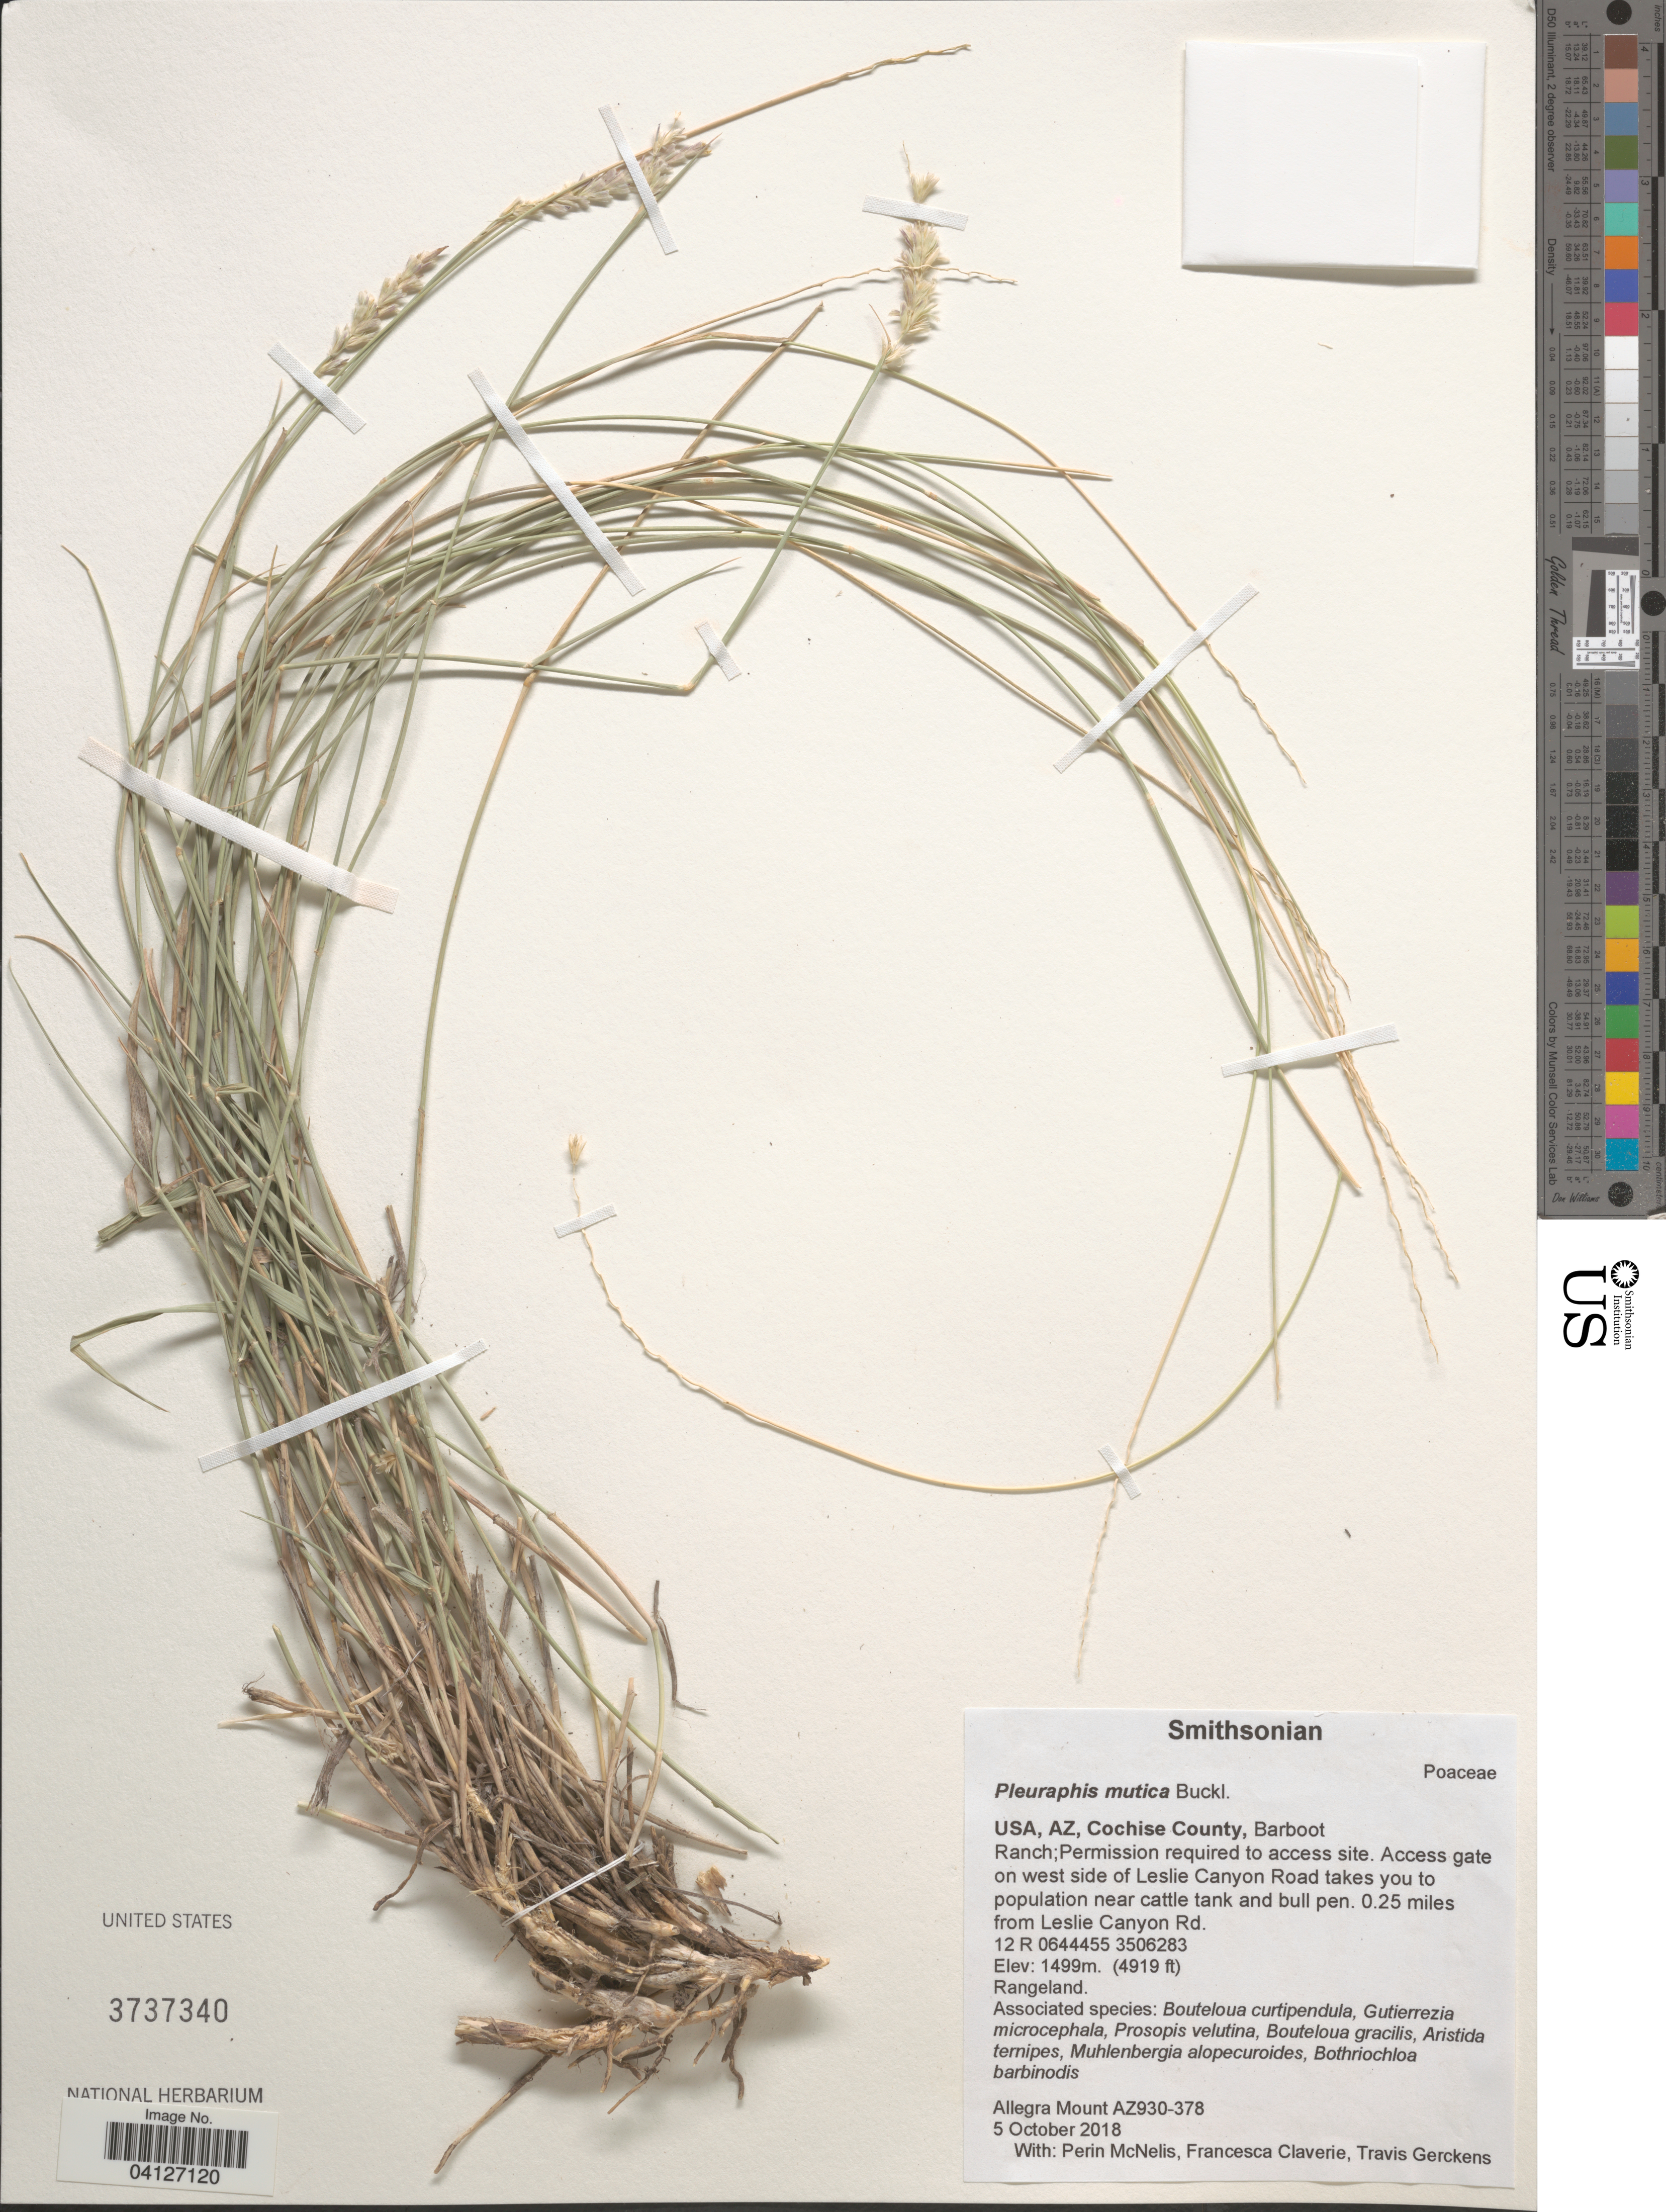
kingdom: Plantae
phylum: Tracheophyta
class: Liliopsida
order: Poales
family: Poaceae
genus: Pleuraphis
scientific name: Pleuraphis mutica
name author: Buckley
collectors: A. Mount, P. McNelis, F. Claverie & T. Gerckens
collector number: AZ930-378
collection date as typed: Transcribed d/m/y: 5/10/2018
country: United States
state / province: Arizona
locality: Cochise County, Barboot Ranch; Permission required to access site. Access gate on west side of Leslie Canyon Road takes you to population near cattle tank and bull pen. 0.25 miles from Leslie Canyon Rd. 12 R.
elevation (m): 1499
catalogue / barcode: US 3737340